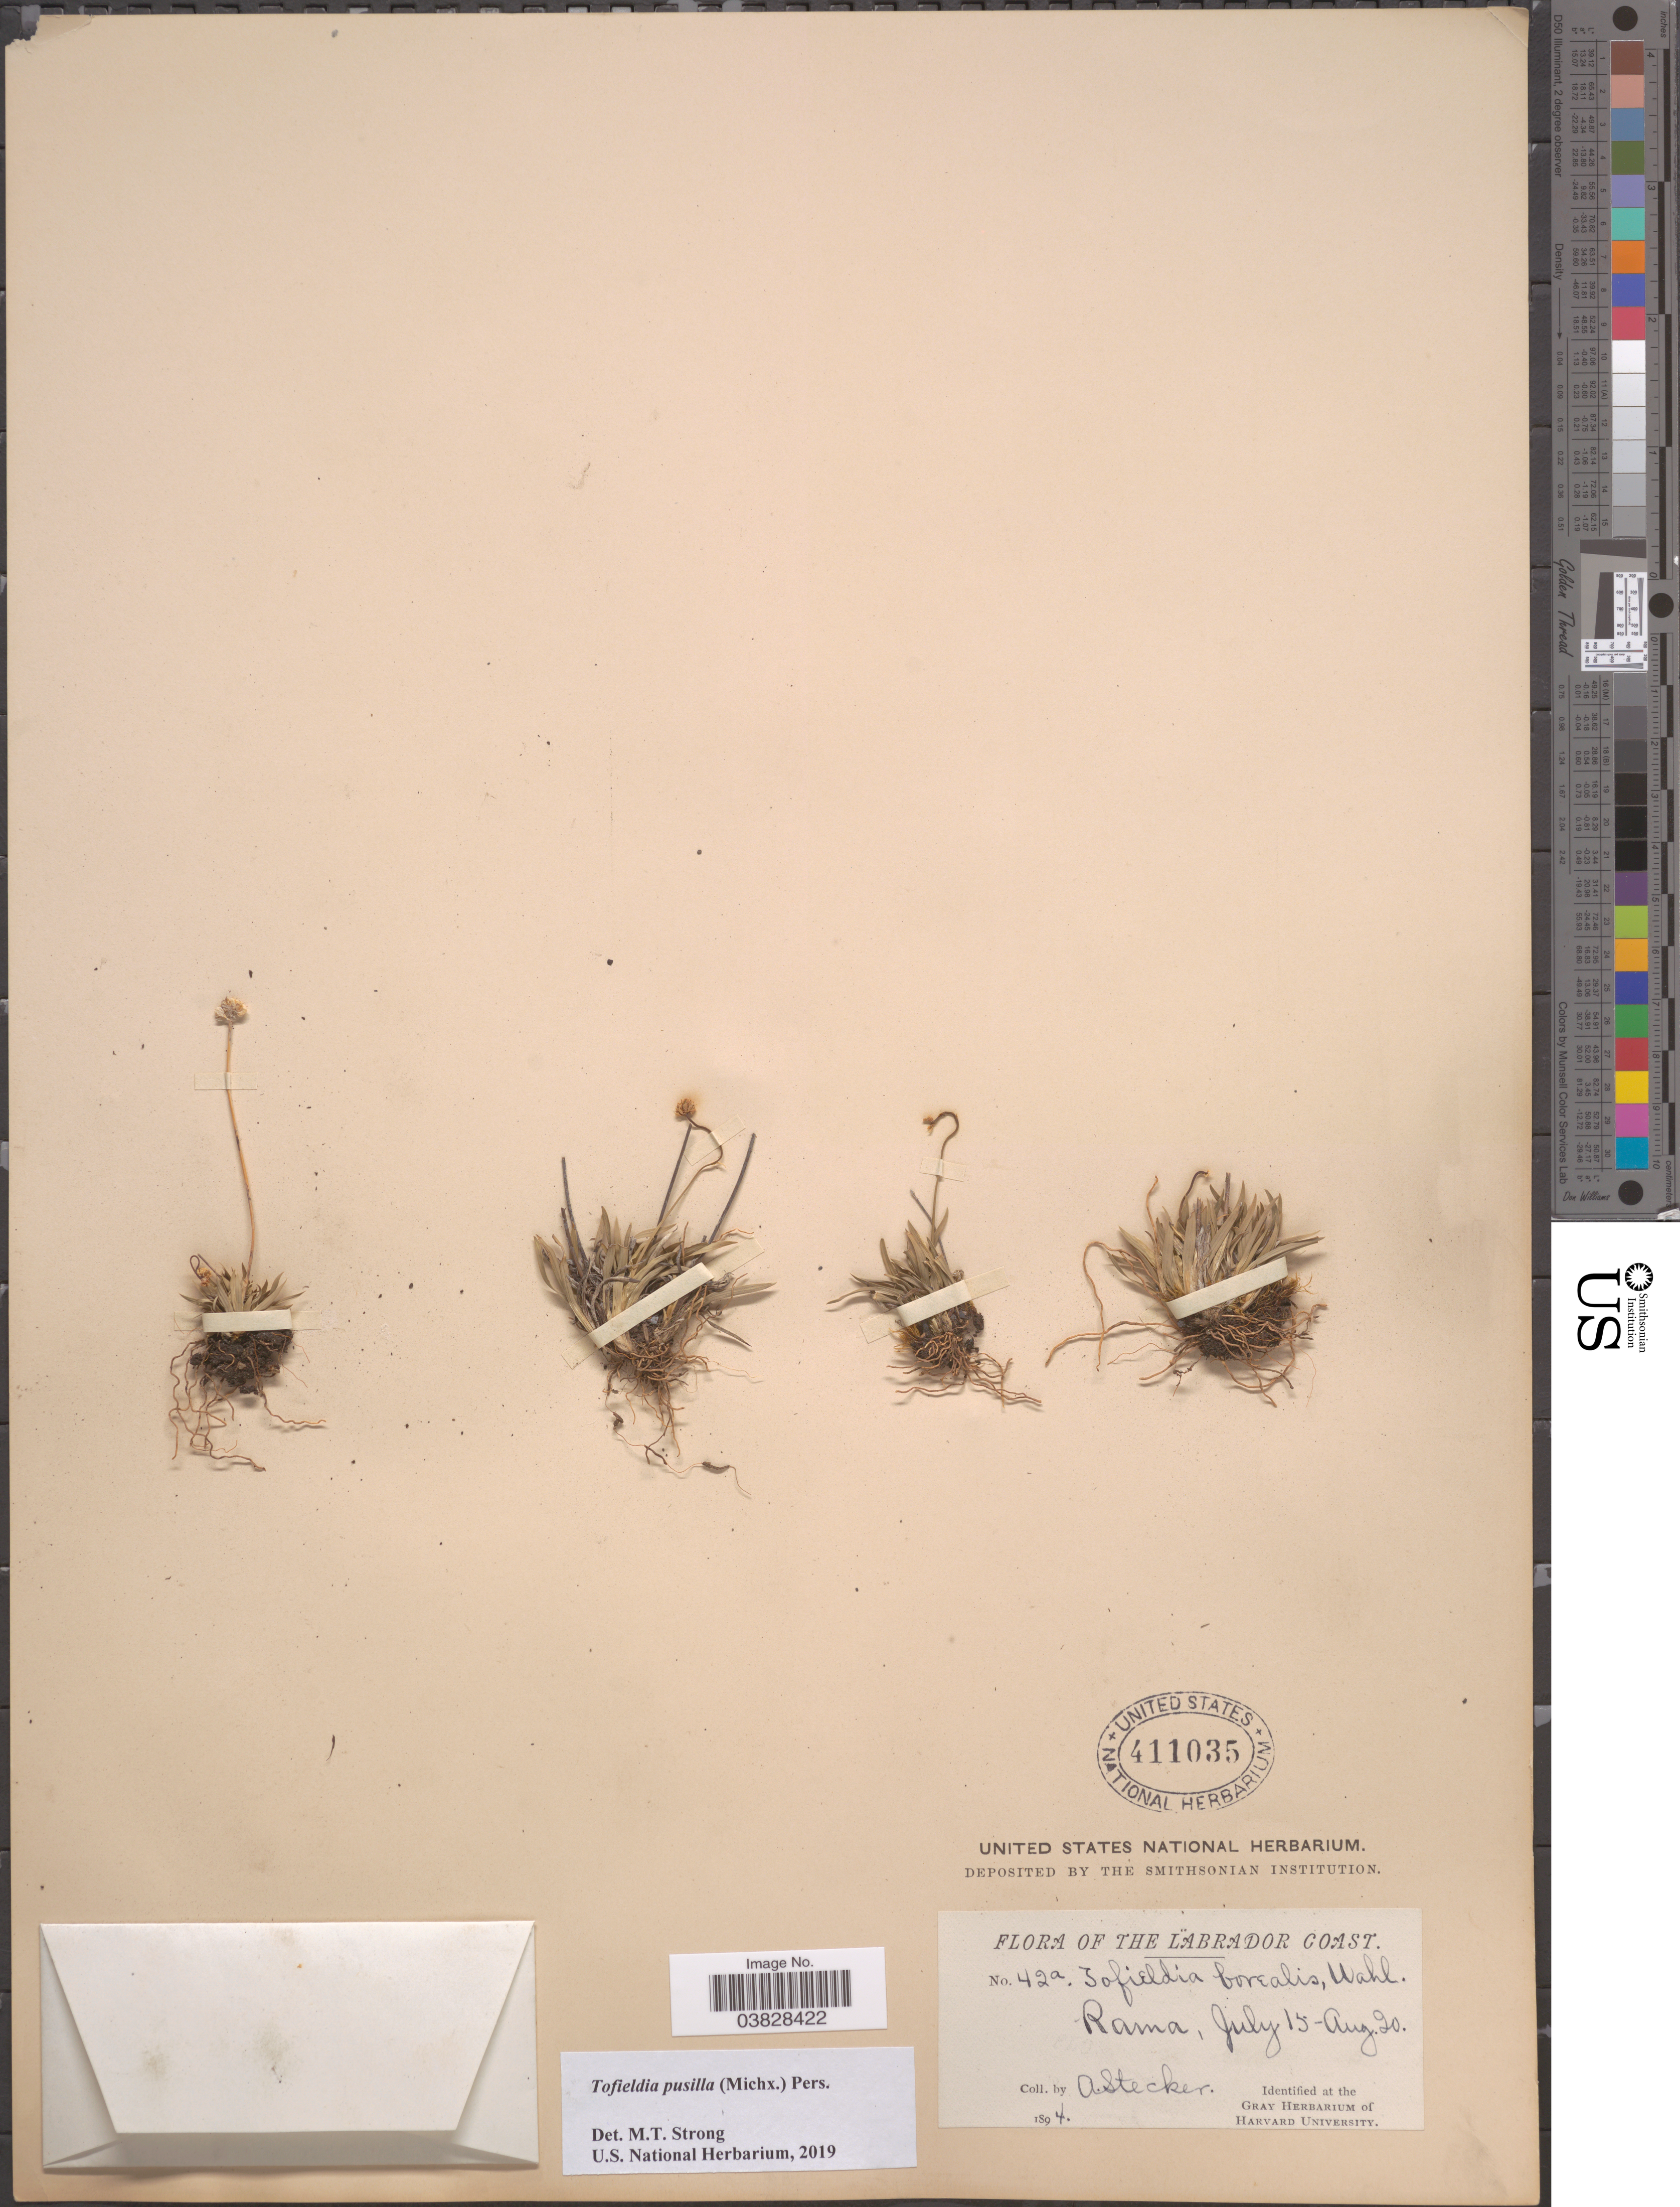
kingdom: Plantae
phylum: Tracheophyta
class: Liliopsida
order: Alismatales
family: Tofieldiaceae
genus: Tofieldia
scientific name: Tofieldia pusilla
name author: (Michx.) Pers.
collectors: A. Stecker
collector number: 42a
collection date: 1894-07-15/1894-08-20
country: Canada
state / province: Newfoundland and Labrador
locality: The Labrador Coast. Rama.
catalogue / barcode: US 411035